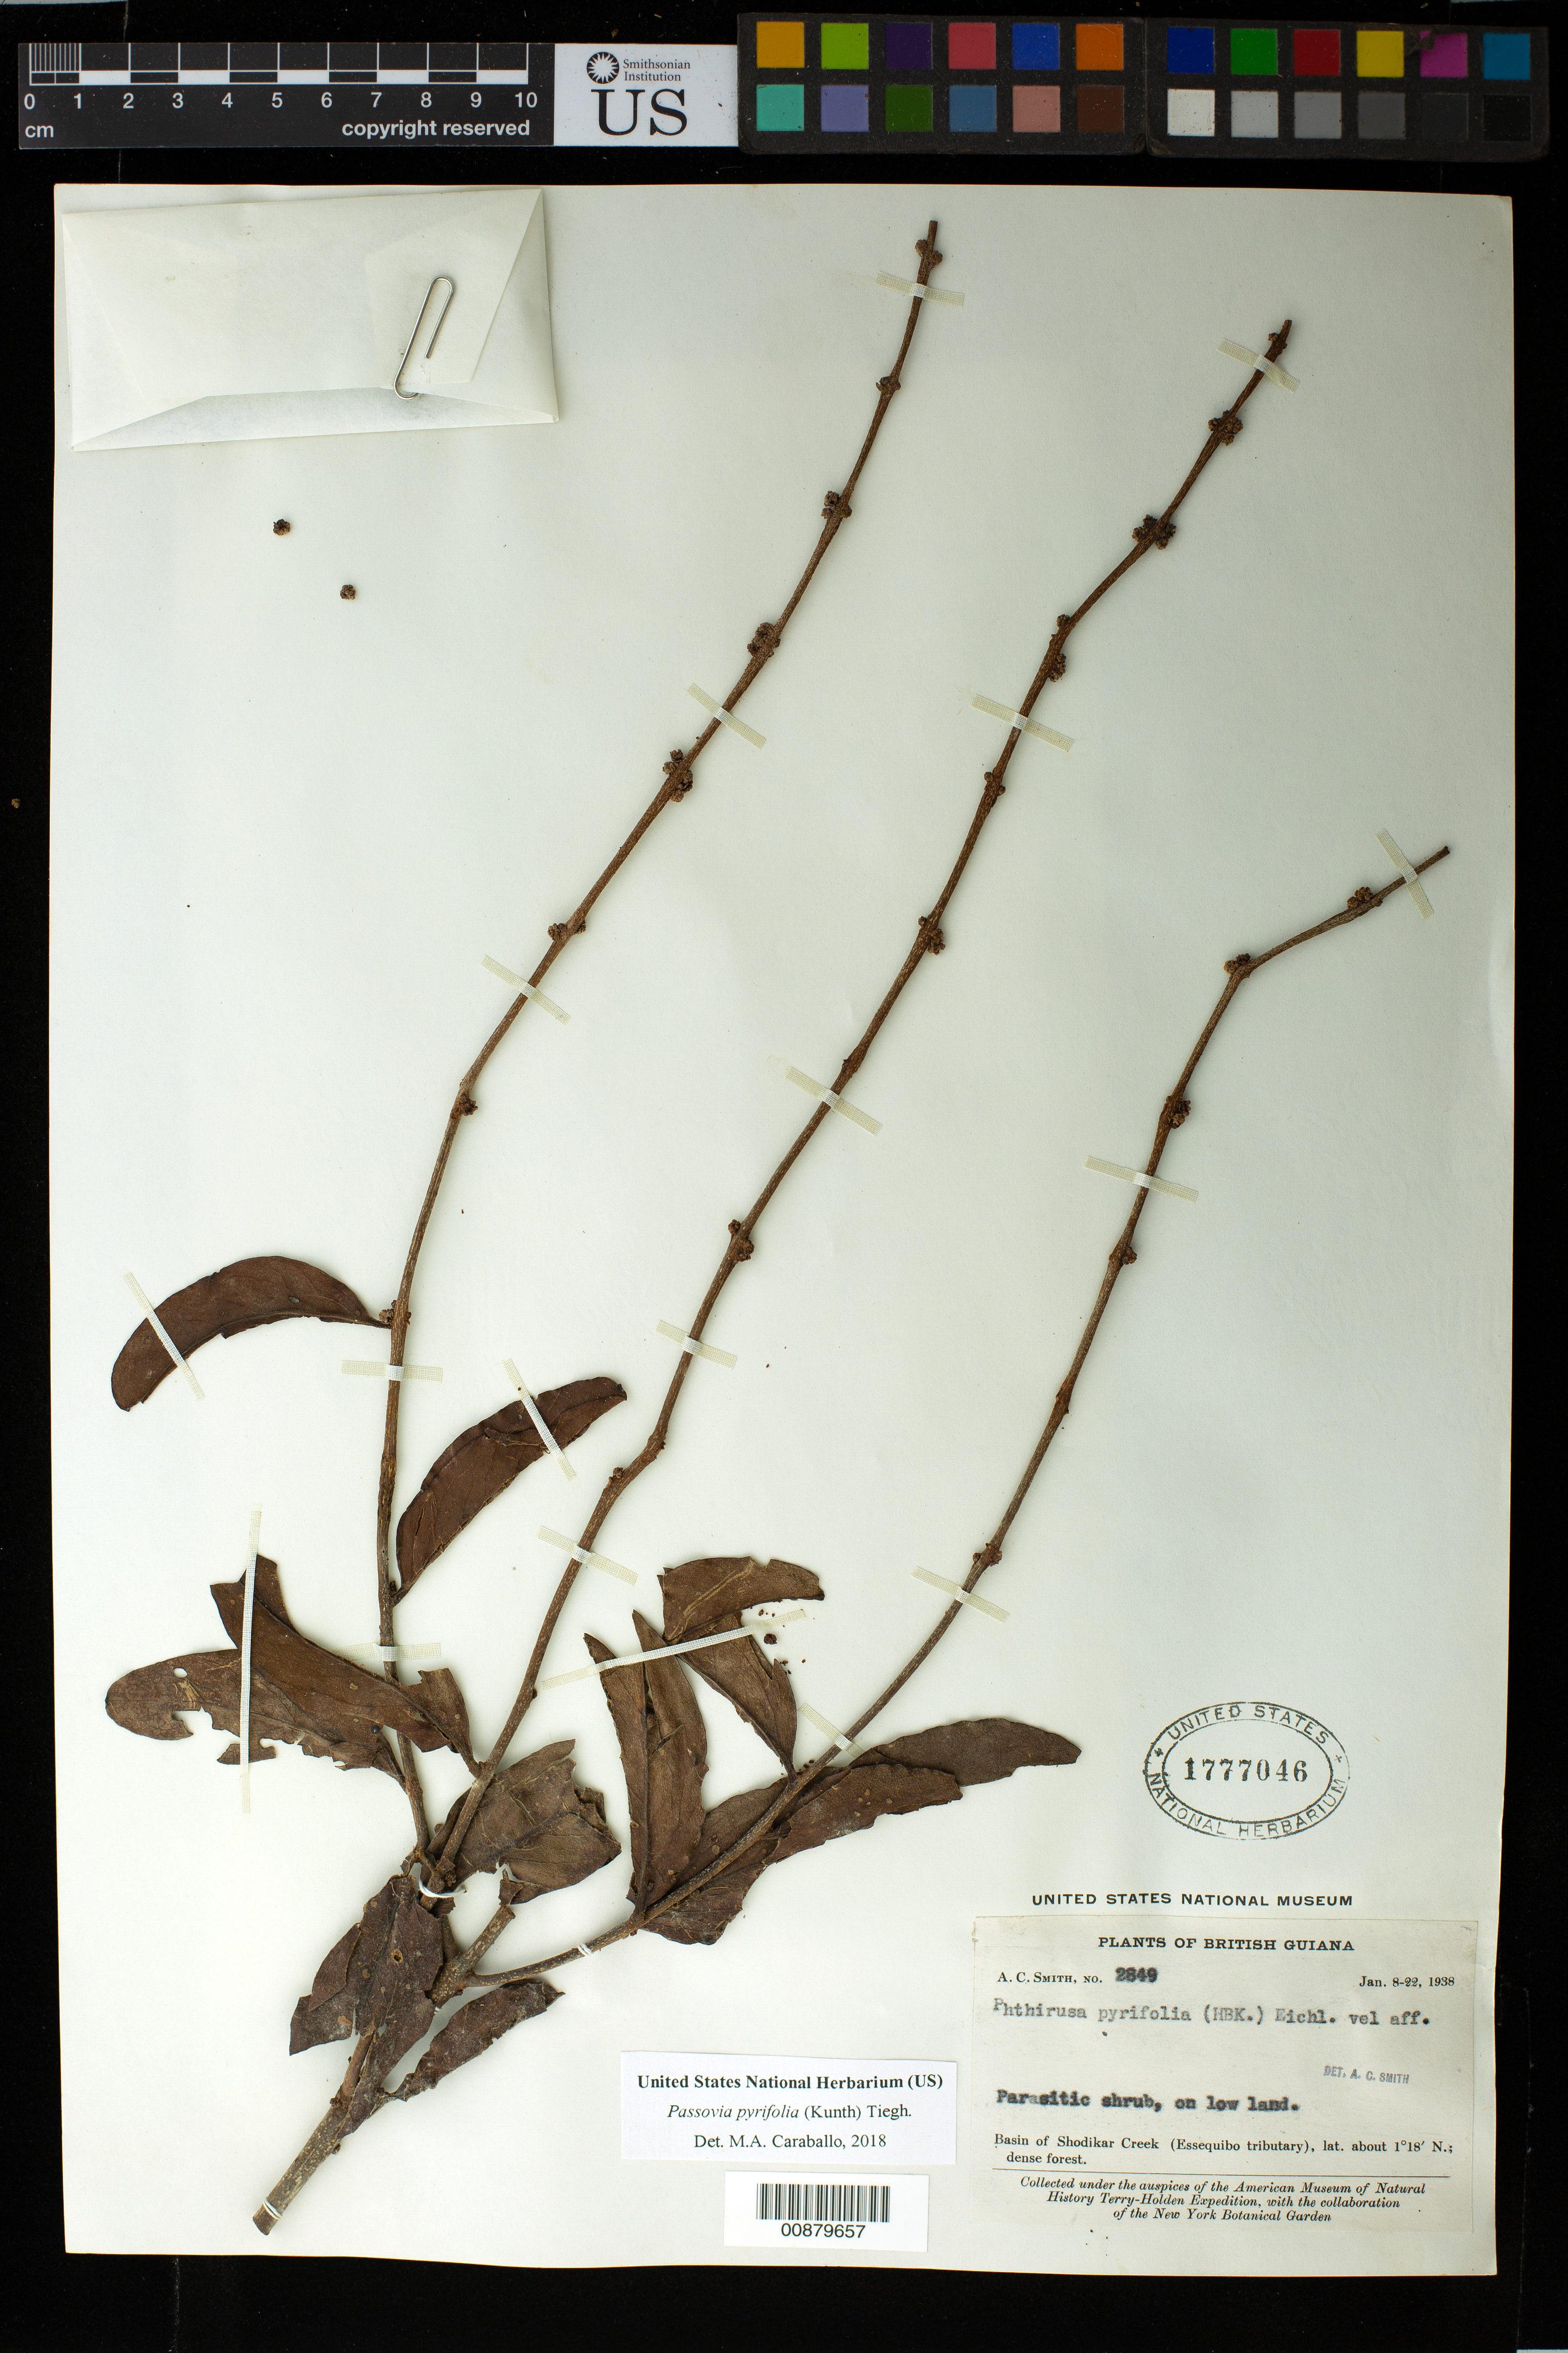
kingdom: Plantae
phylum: Tracheophyta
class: Magnoliopsida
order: Santalales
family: Loranthaceae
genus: Passovia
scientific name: Passovia pyrifolia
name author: (Kunth) Tiegh.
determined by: Caraballo-Ortiz, Marcos A., (MISS), University of Mississippi (UNITED STATES)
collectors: A. C. Smith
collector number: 2849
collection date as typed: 8-Jan-38 to 22-Jan-38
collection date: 1938-01-08/1938-01-22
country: Guyana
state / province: U. Takutu-U. Essequibo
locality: Shodikar Creek, basin of (Essequibo tributary)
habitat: Dense forest, on low land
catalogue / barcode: US 1777046